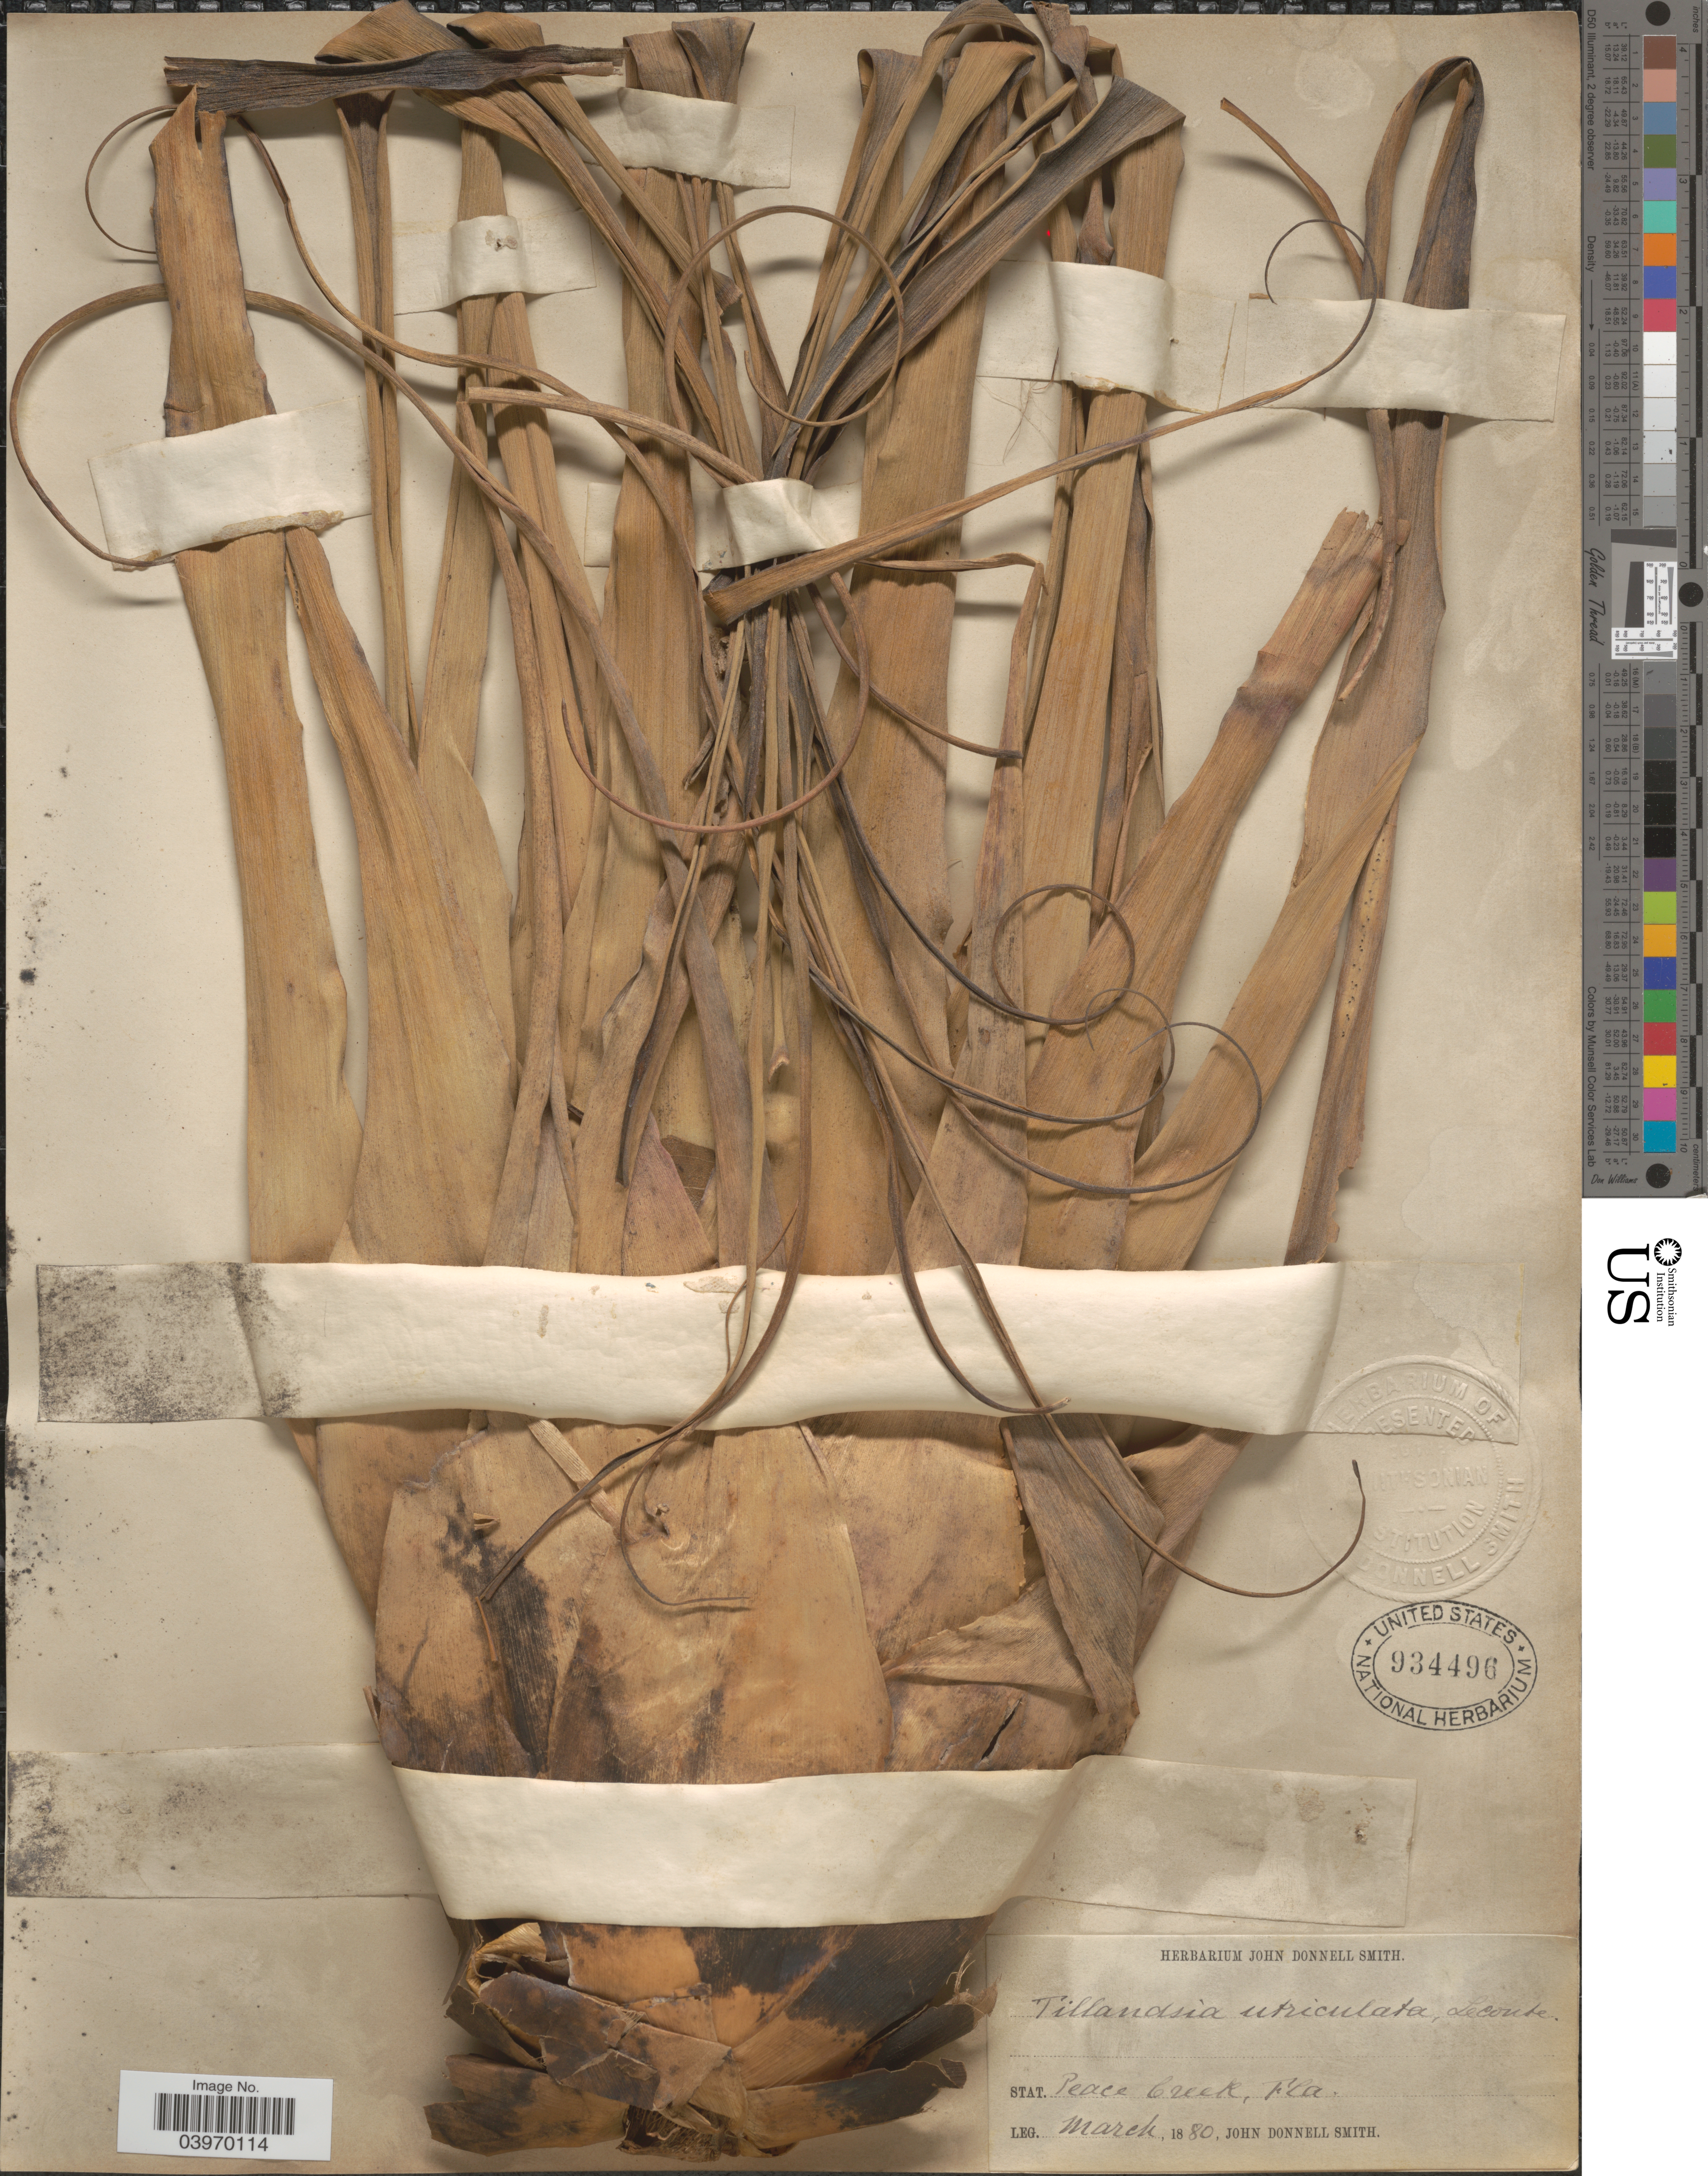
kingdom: Plantae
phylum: Tracheophyta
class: Liliopsida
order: Poales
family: Bromeliaceae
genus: Tillandsia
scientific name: Tillandsia utriculata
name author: L.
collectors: J. Donnell Smith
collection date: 1880-03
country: United States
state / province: Florida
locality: Stat. Peace Creek.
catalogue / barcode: US 934496